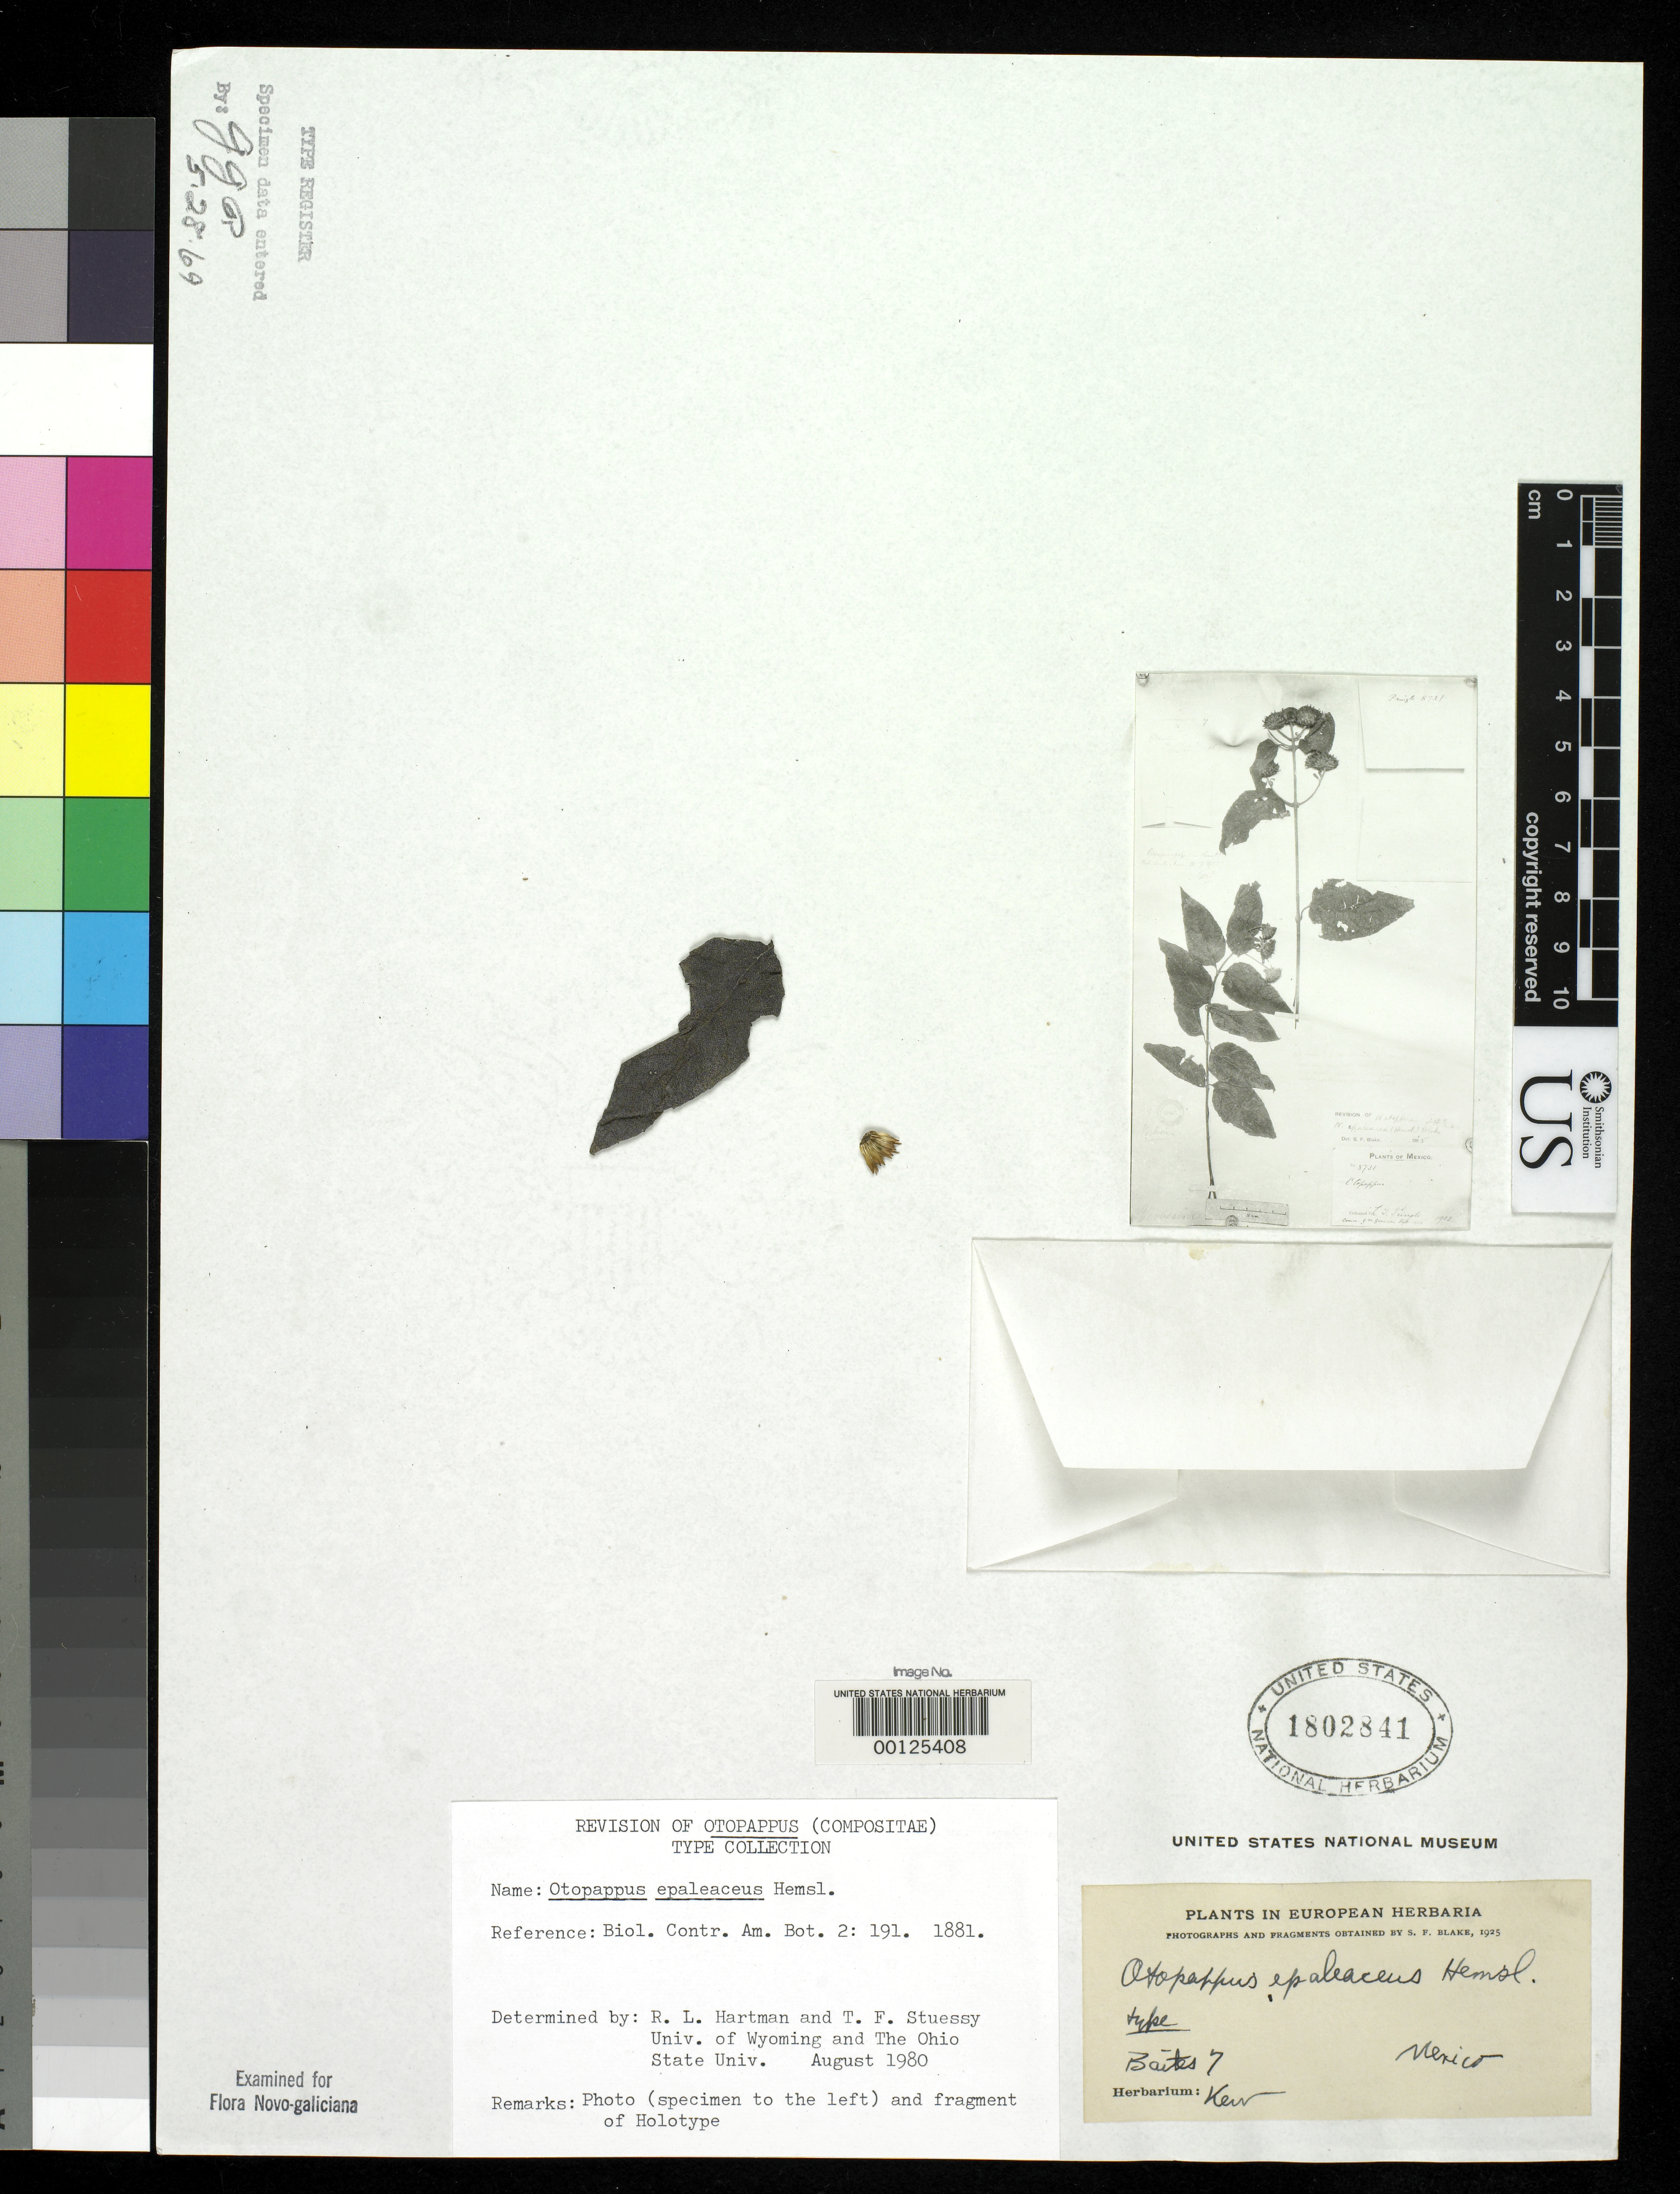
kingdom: Plantae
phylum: Tracheophyta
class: Magnoliopsida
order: Asterales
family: Asteraceae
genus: Otopappus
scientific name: Otopappus epaleaceus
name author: Hemsl.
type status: Isotype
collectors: J. Bates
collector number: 7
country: Mexico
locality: E of Monserrat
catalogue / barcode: US 1802841